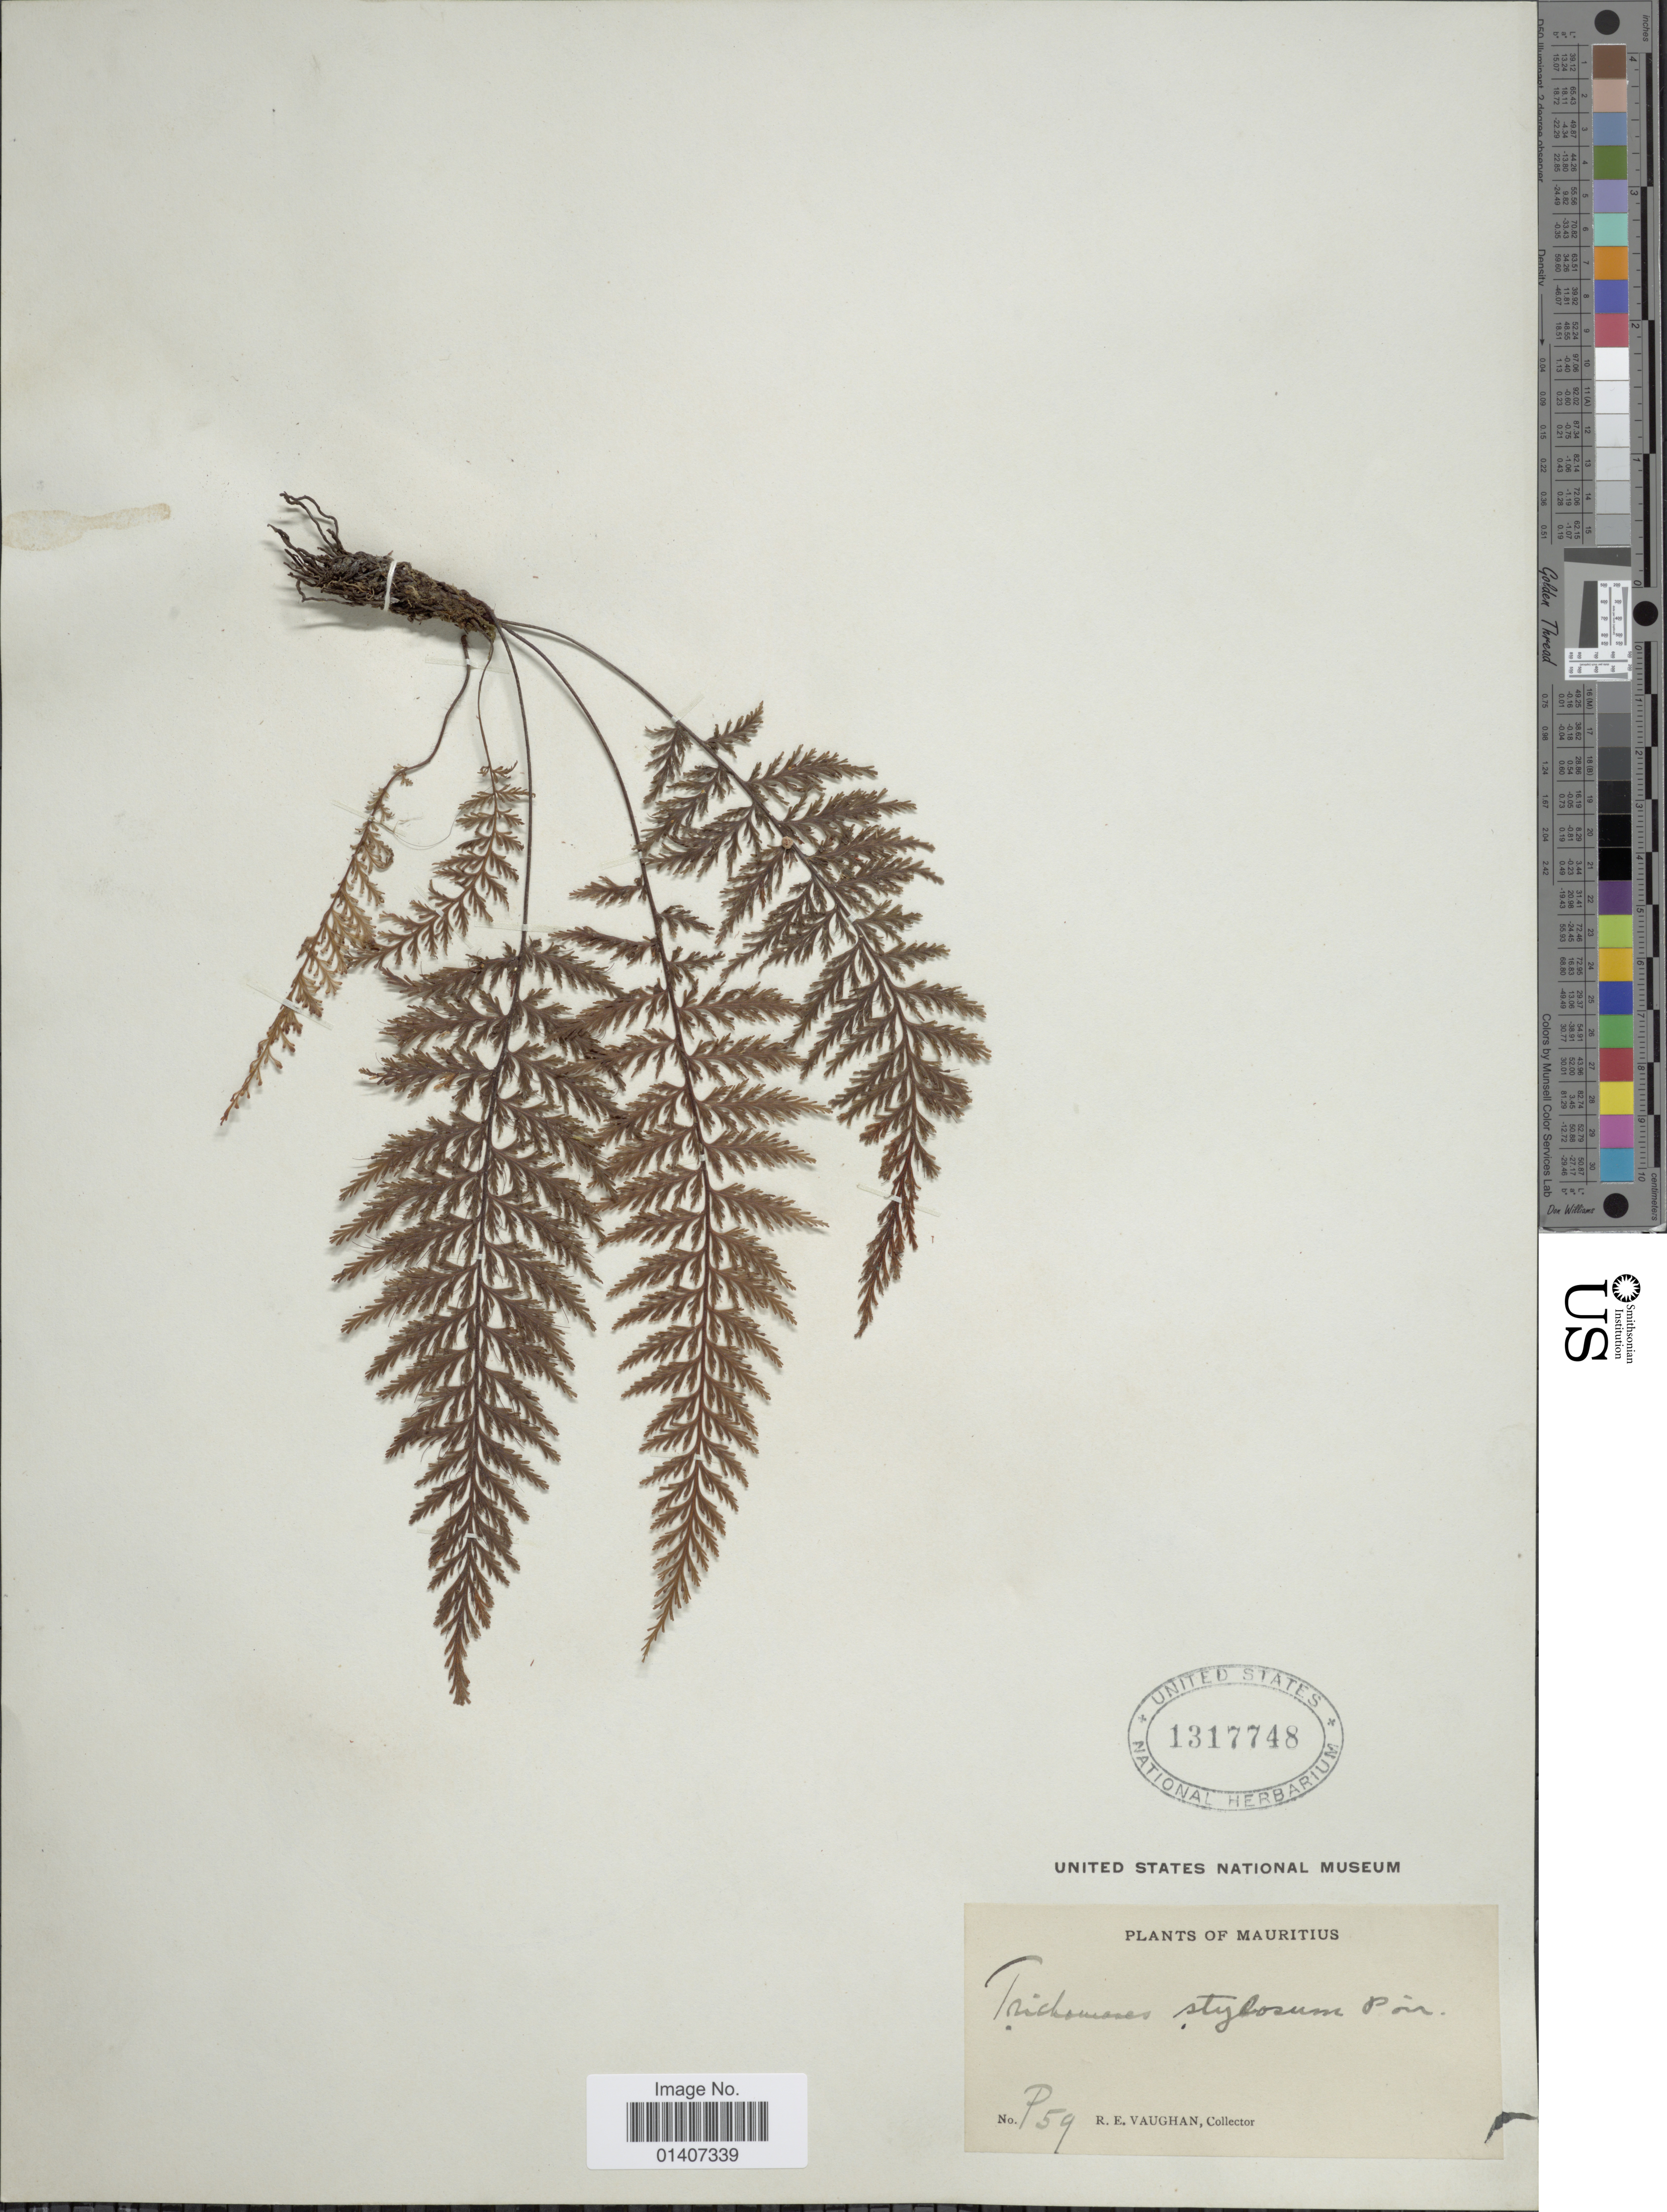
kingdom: Plantae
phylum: Tracheophyta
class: Polypodiopsida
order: Hymenophyllales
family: Hymenophyllaceae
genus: Abrodictyum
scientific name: Abrodictyum tamarisciforme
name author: (Jacq.) Ebihara & Dubuisson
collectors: R. Vaughan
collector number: P59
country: Mauritius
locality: Mauritius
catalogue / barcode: US 1317748